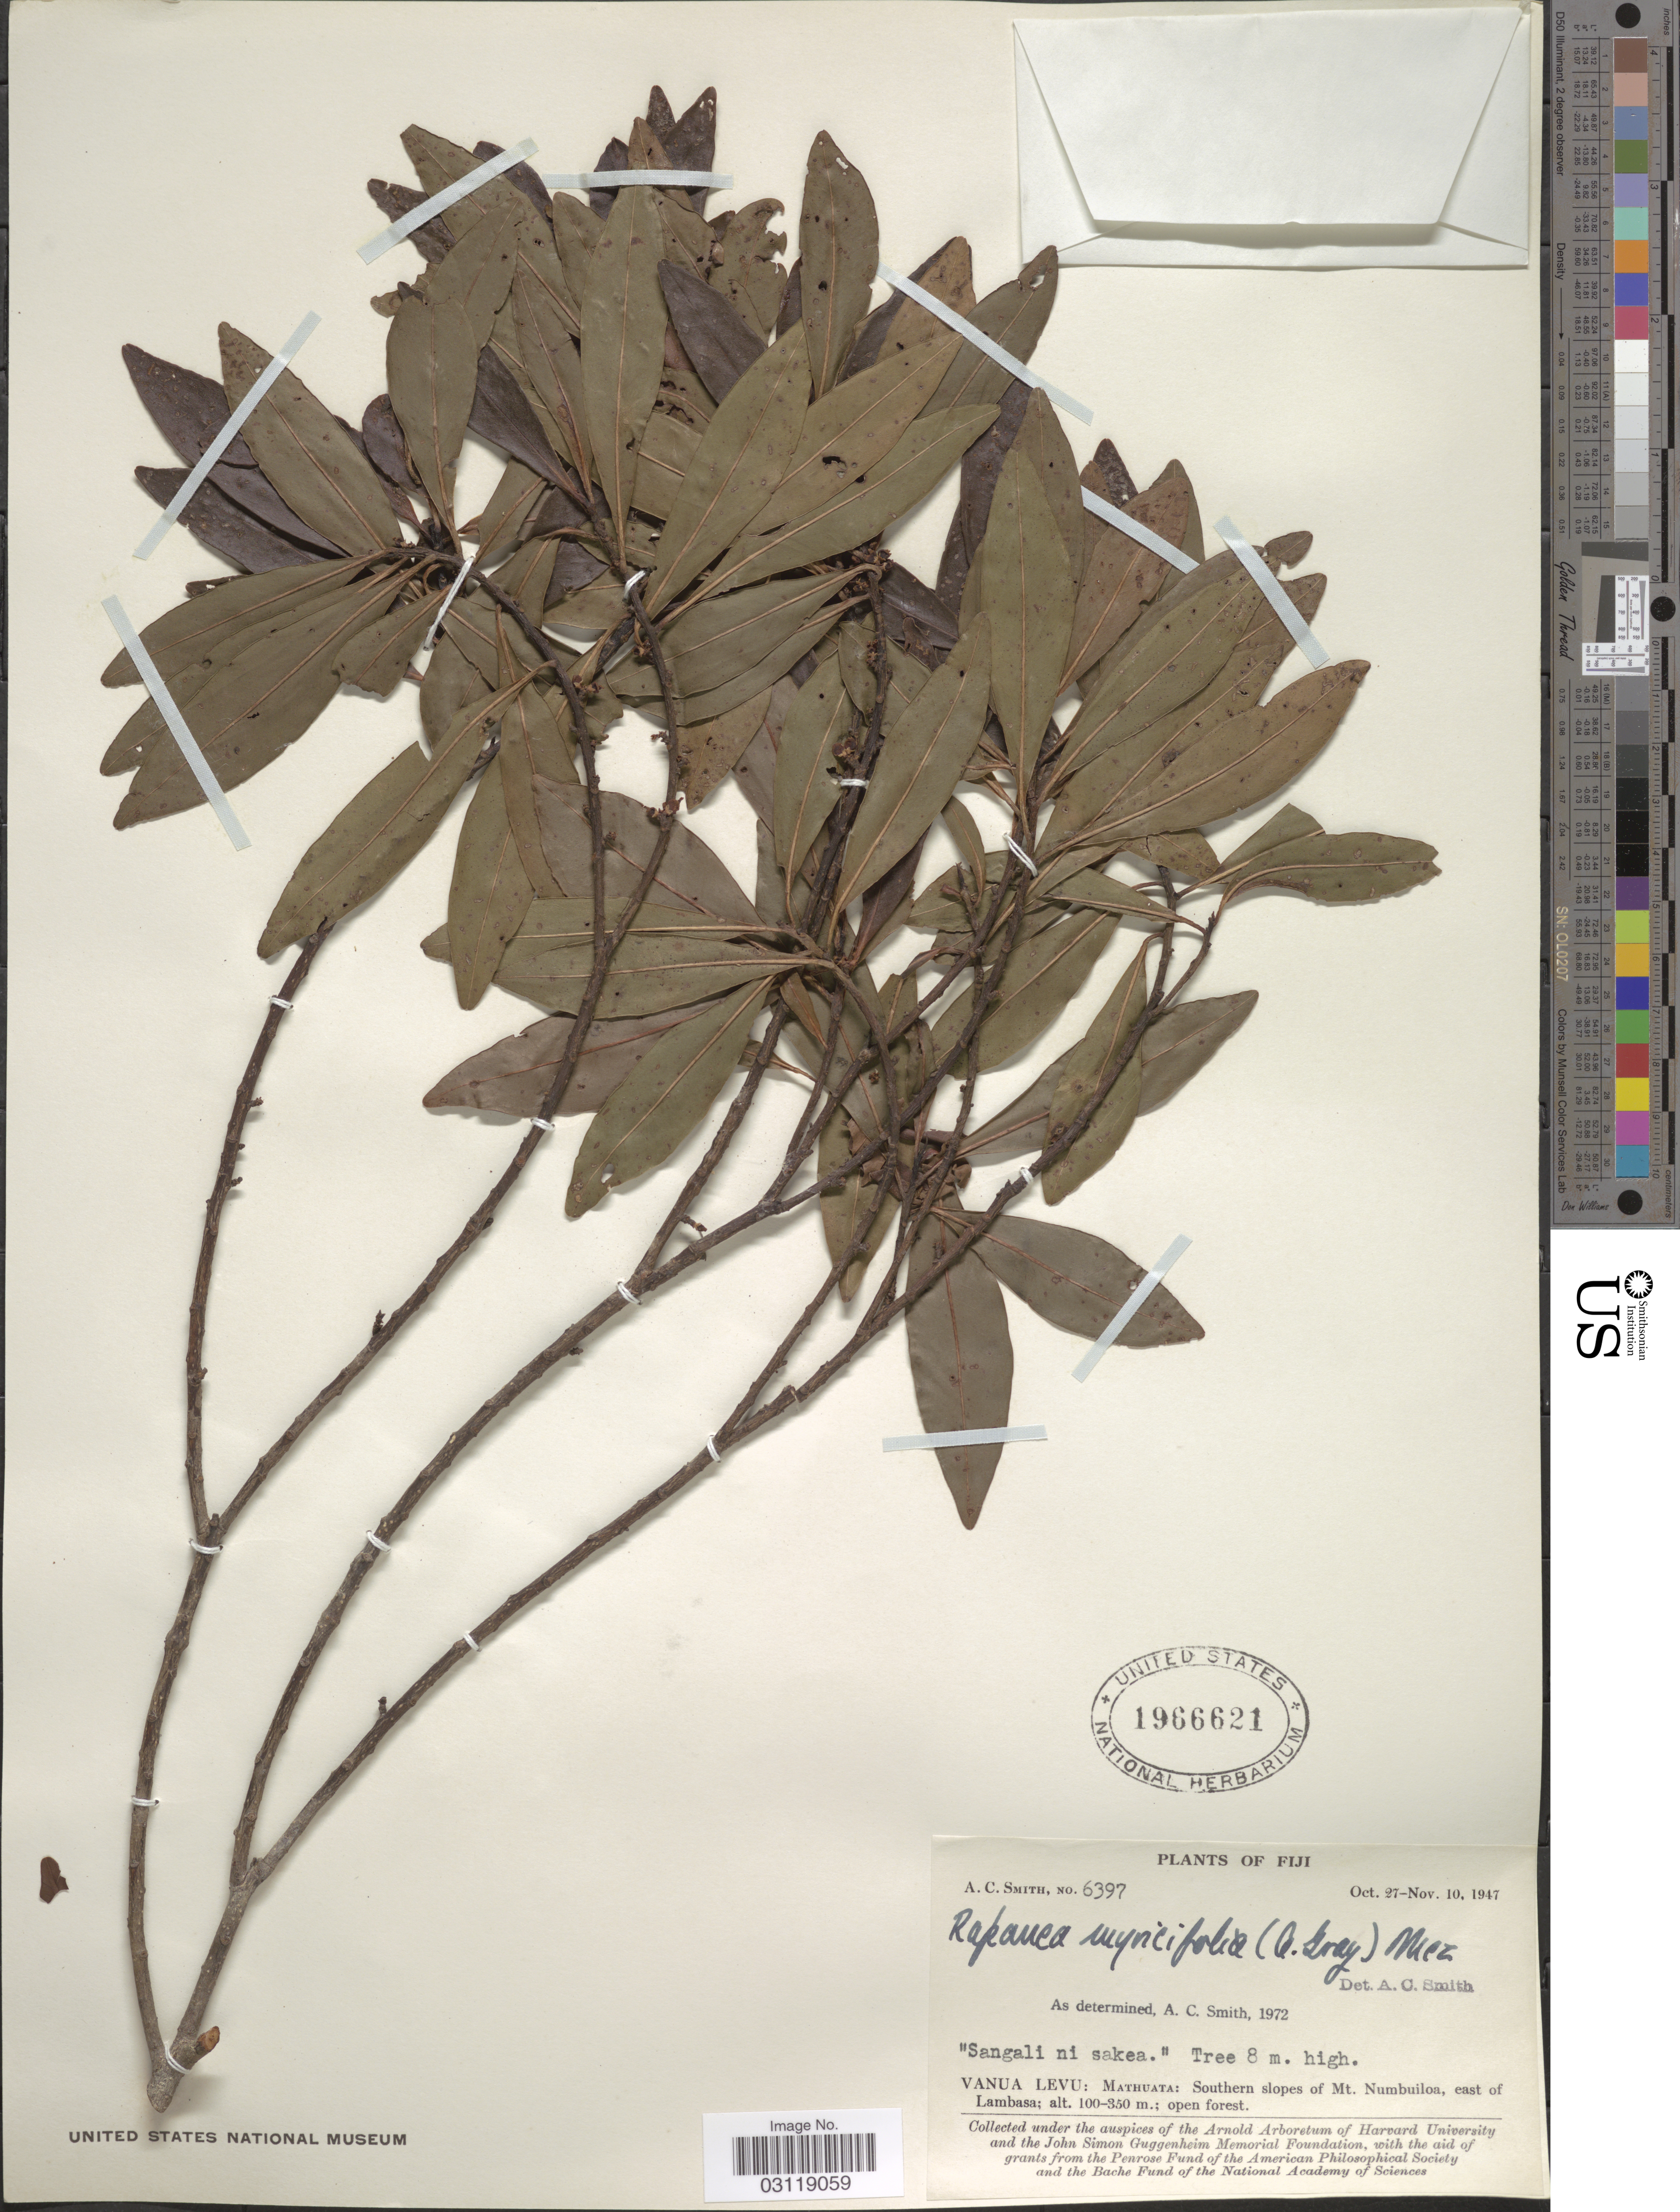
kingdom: Plantae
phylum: Tracheophyta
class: Magnoliopsida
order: Ericales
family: Primulaceae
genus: Rapanea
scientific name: Rapanea myricifolia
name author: (A. Gray) Mez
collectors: A. C. Smith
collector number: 6397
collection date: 1947-10-27/1947-11-10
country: Fiji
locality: Vanua Levu: Mathuata: Southern slopes of Mt. Numbuiloa, east of Lambasa.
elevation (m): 100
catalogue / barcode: US 1966621